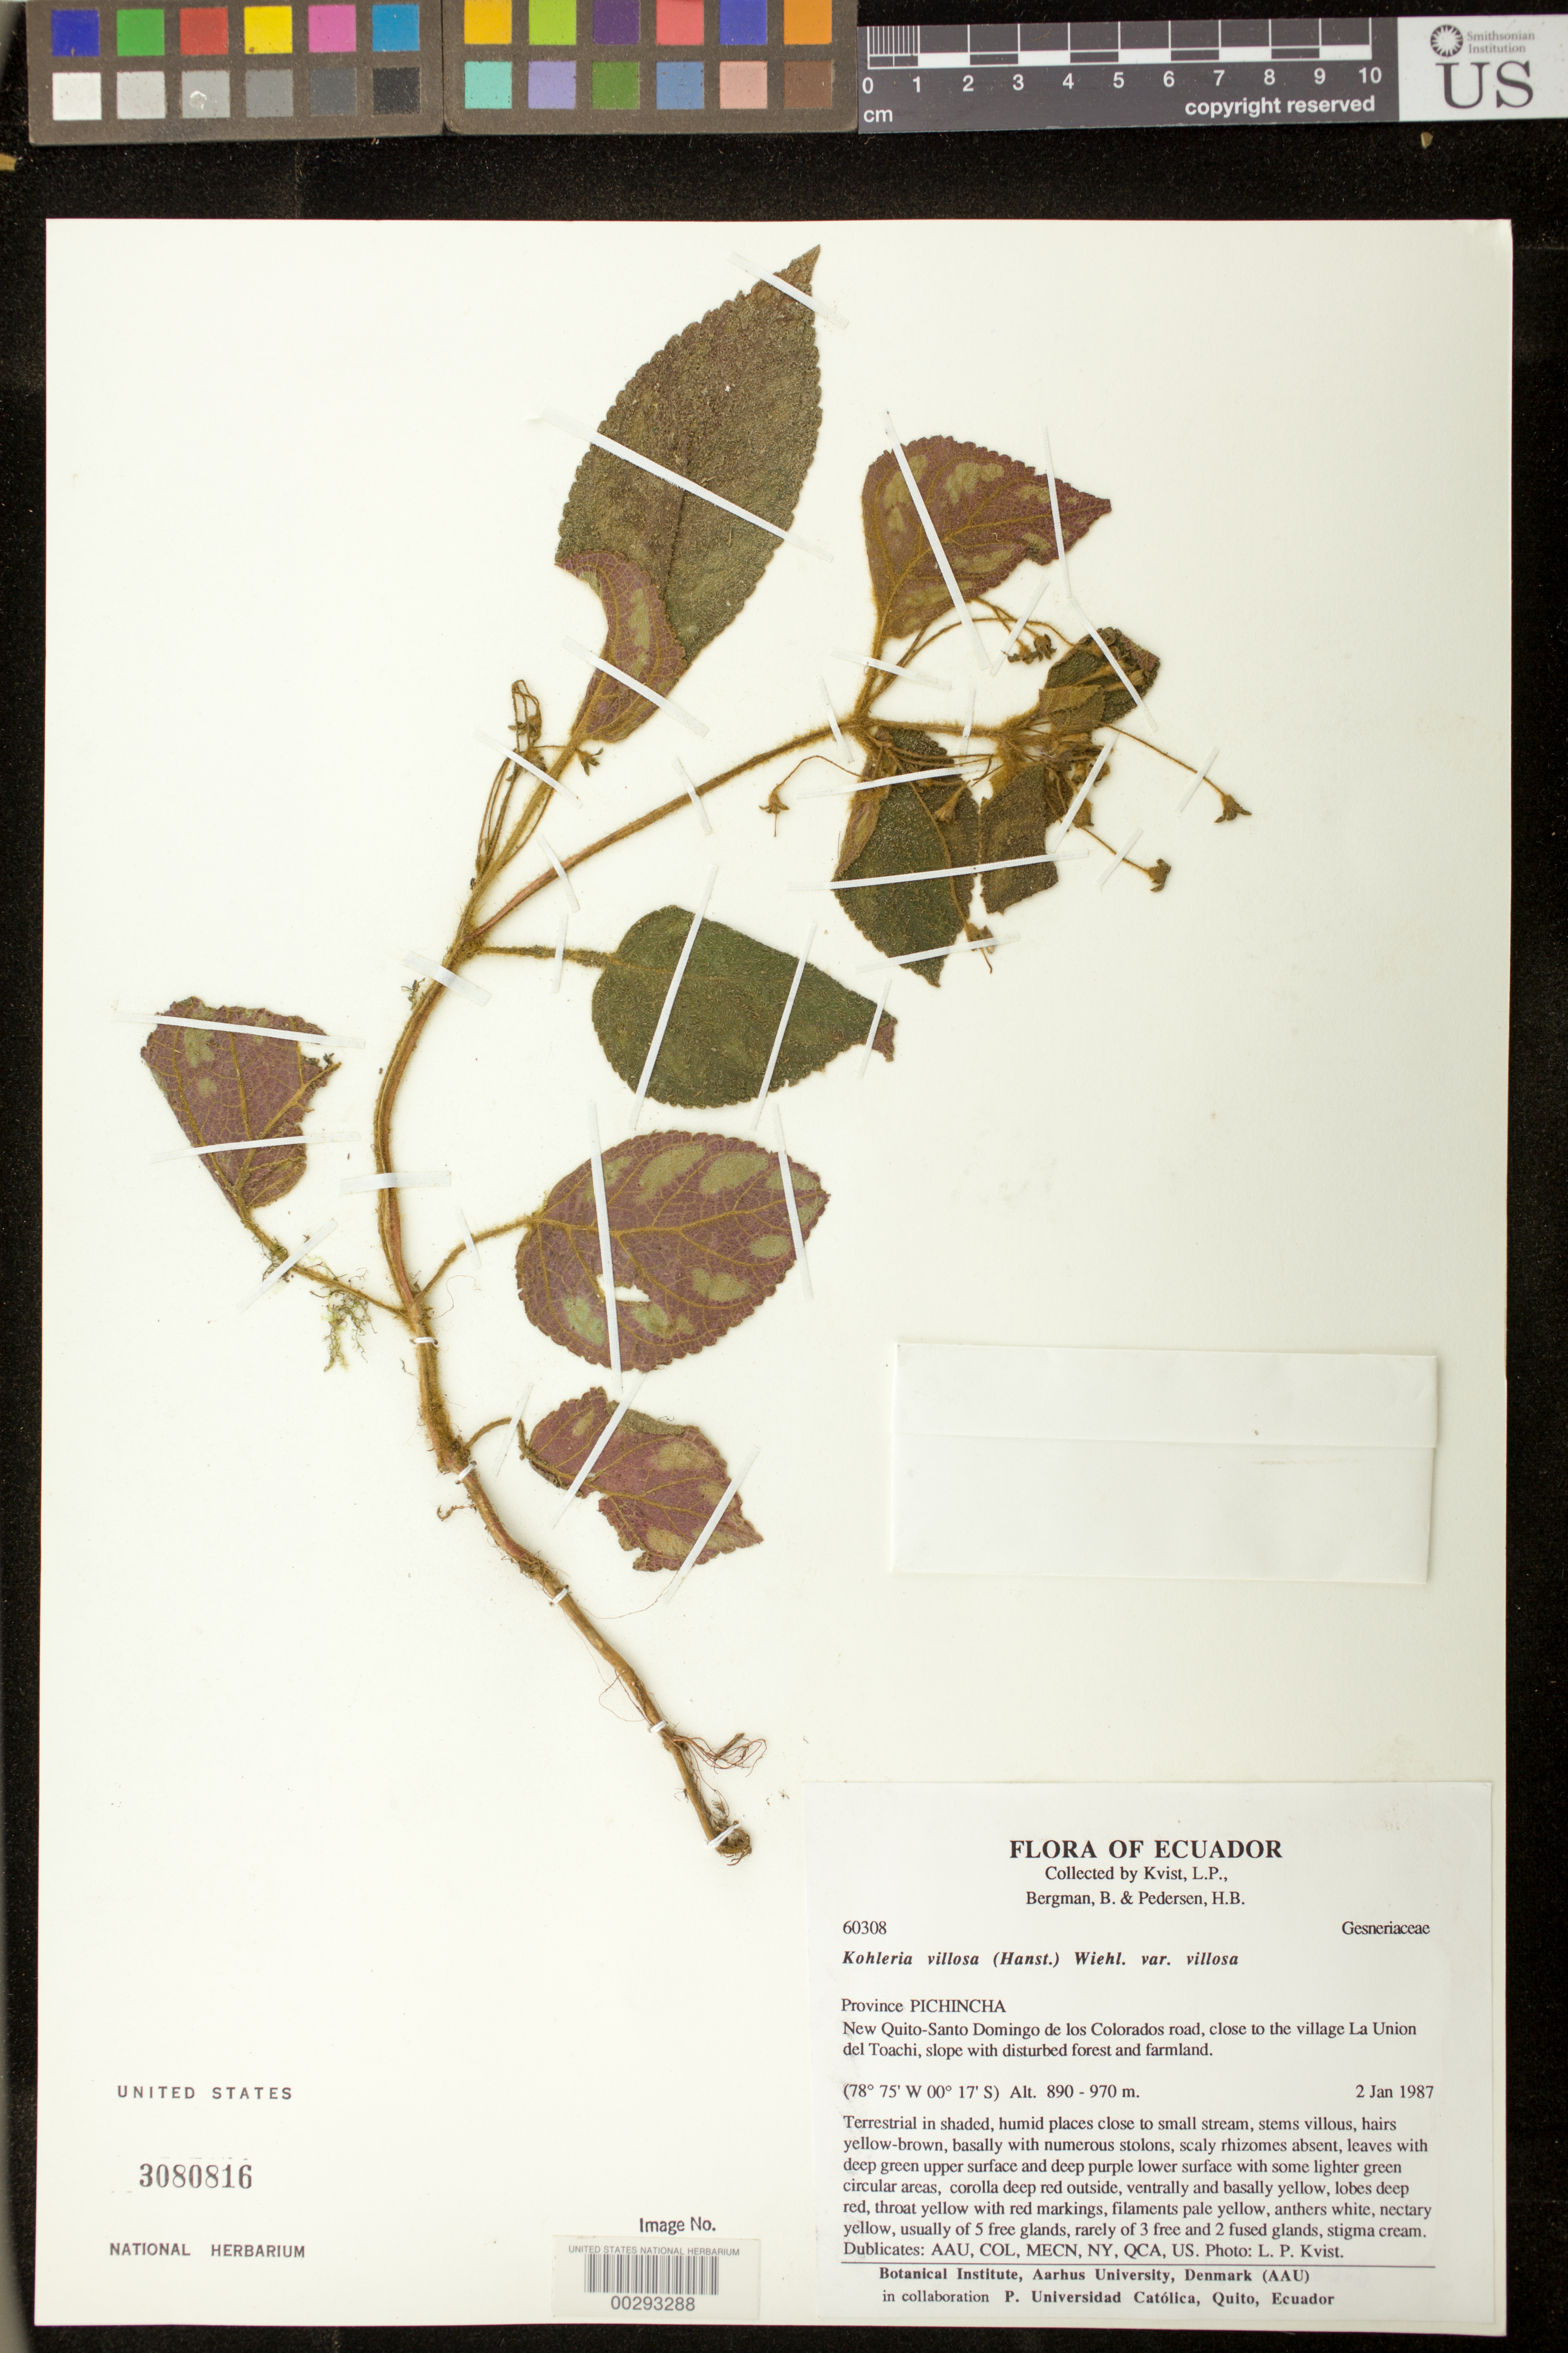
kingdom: Plantae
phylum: Tracheophyta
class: Magnoliopsida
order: Lamiales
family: Gesneriaceae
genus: Kohleria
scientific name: Kohleria villosa var. villosa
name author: (Fritsch) Wiehler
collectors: L. P. Kvist, B. Bergman & H. B. Pedersen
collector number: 60308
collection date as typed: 02 Jan 1987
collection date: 1987-01-02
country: Ecuador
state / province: Pichincha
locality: New Quito-Santo Domingo de los Colorados road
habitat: In shaded, humid places close to small stream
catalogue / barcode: US 3080816